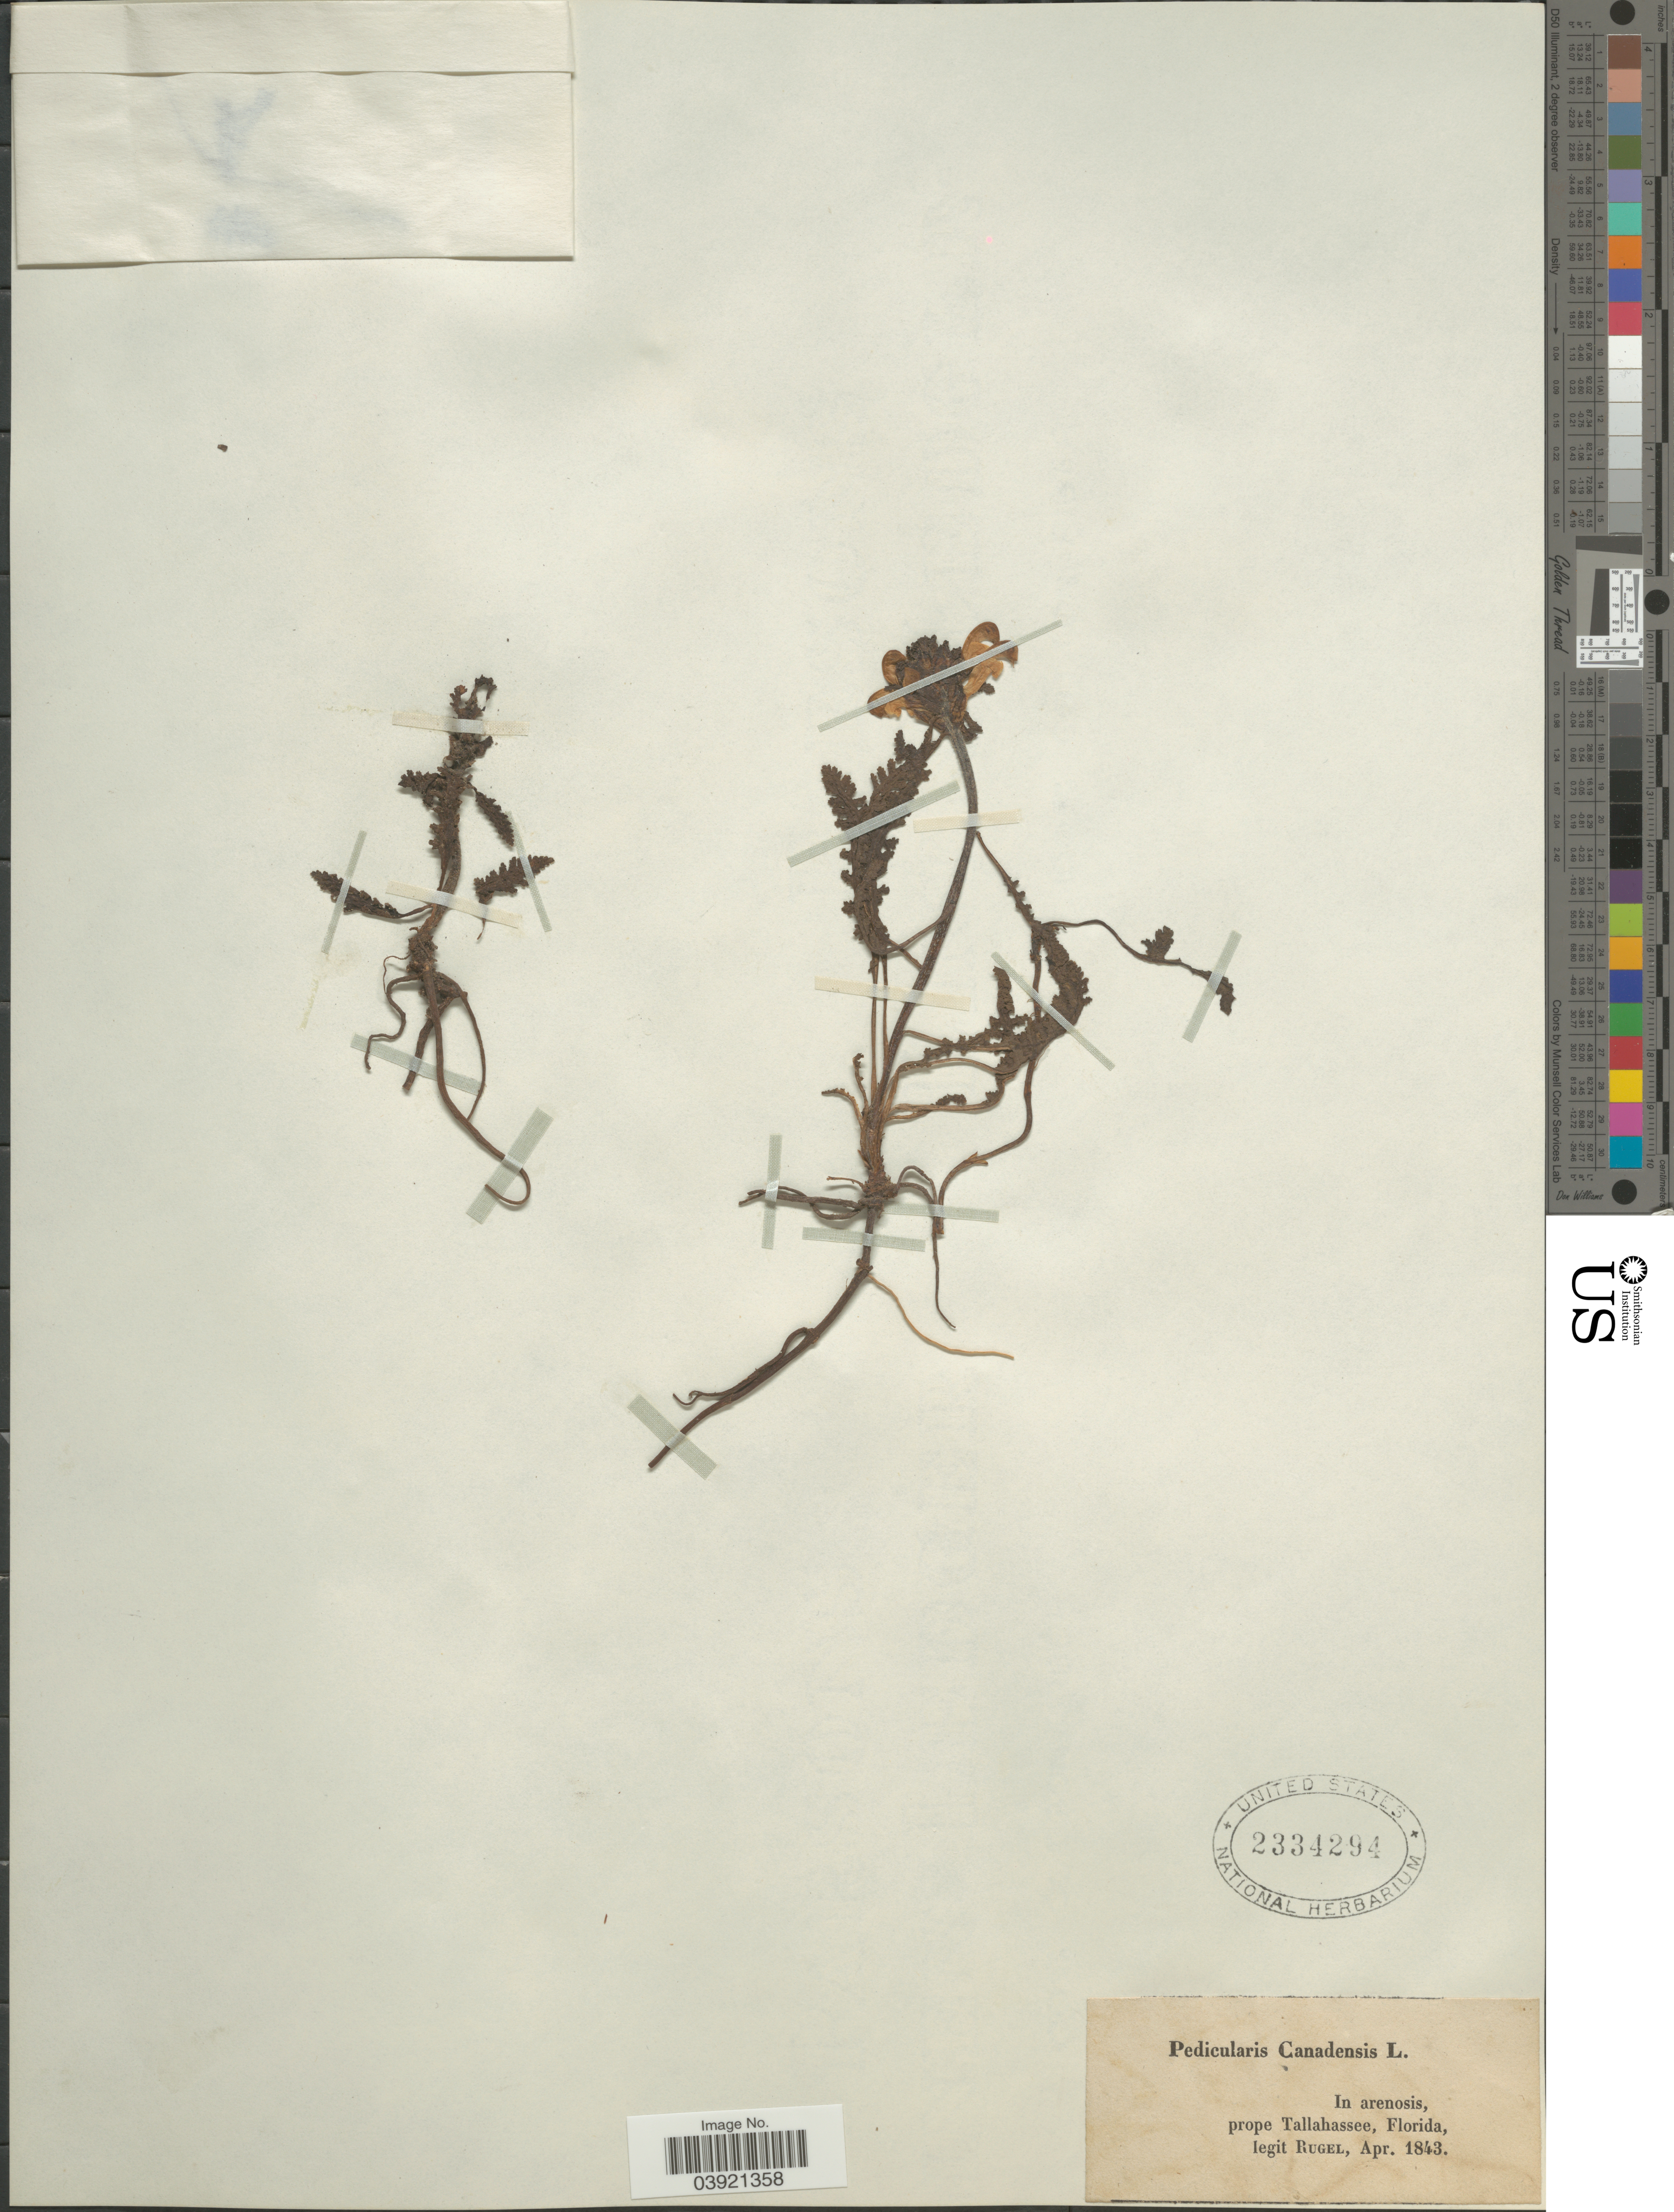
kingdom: Plantae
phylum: Tracheophyta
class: Magnoliopsida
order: Lamiales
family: Orobanchaceae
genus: Pedicularis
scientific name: Pedicularis canadensis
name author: L.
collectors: Rugel, --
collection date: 1843-04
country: United States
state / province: Florida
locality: In arenosis, prope Tallahassee.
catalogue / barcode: US 2334294